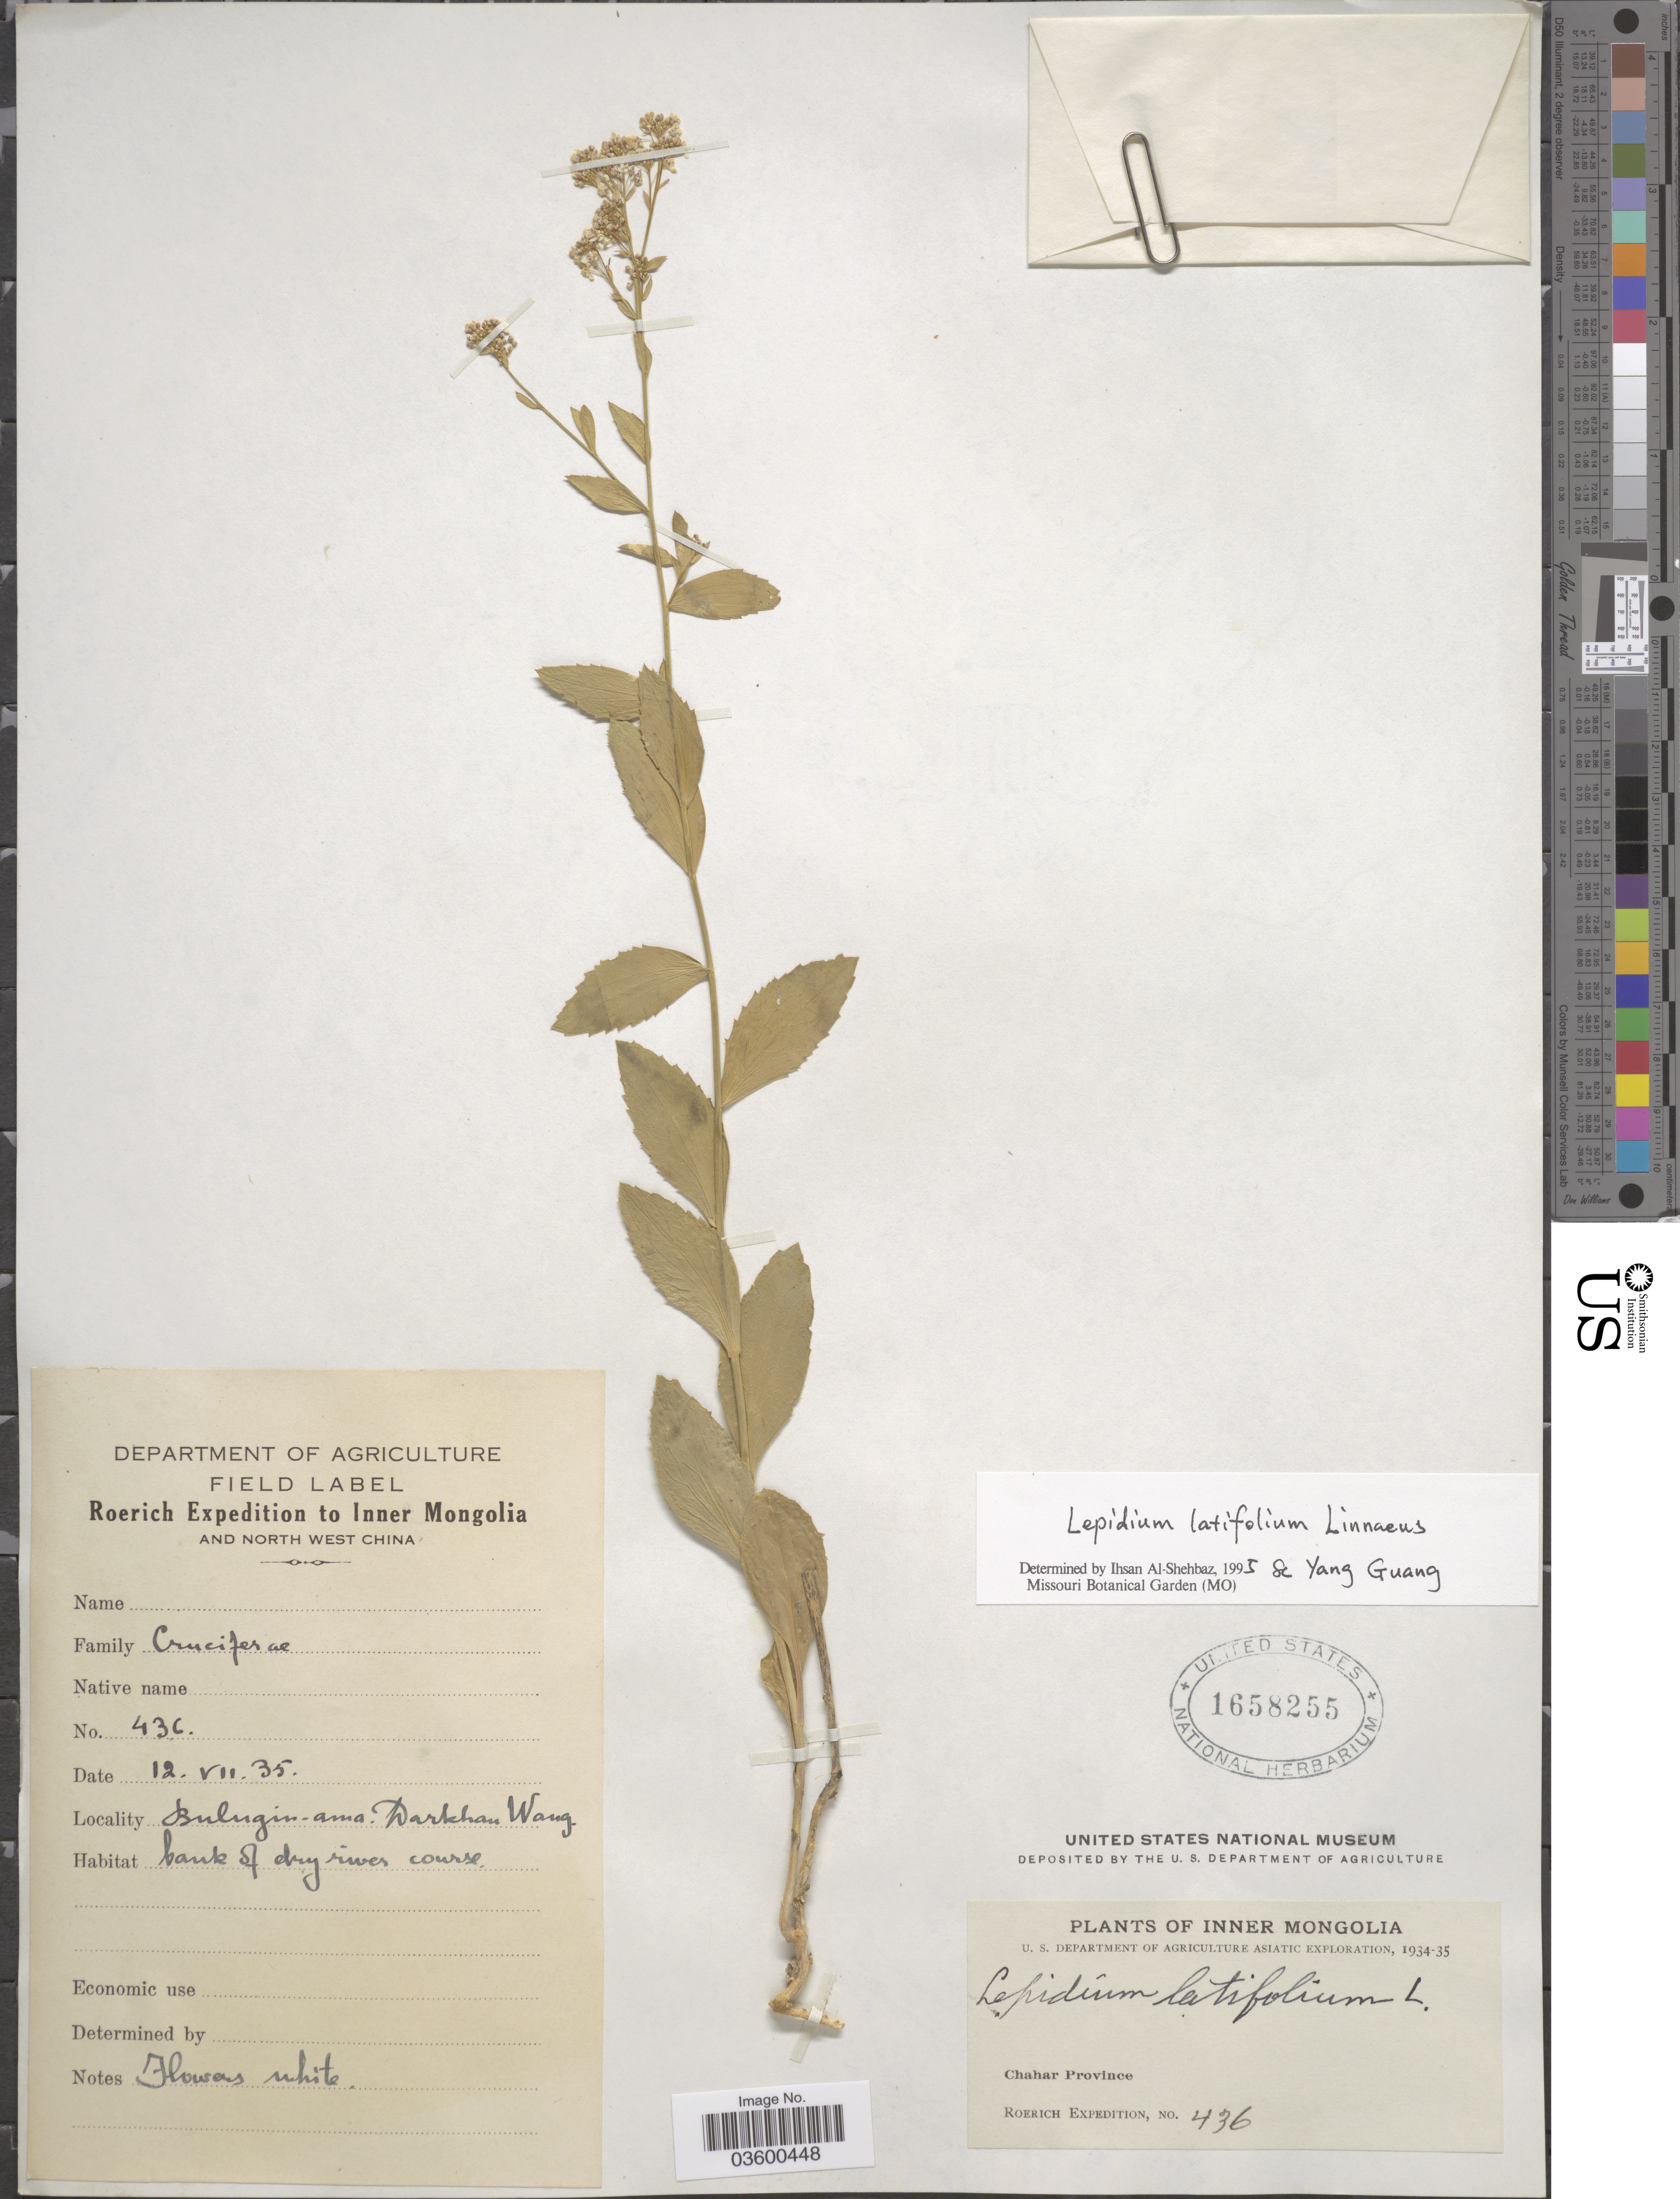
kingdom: Plantae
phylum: Tracheophyta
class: Magnoliopsida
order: Brassicales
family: Brassicaceae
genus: Lepidium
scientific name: Lepidium latifolium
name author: L.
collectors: Roerich Expedition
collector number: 436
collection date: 1935-07-12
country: China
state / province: Nei Monggol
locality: Inner Mongolia. Bulugin-ama. Darkhan Wang. Chahar Province.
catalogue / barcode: US 1658255